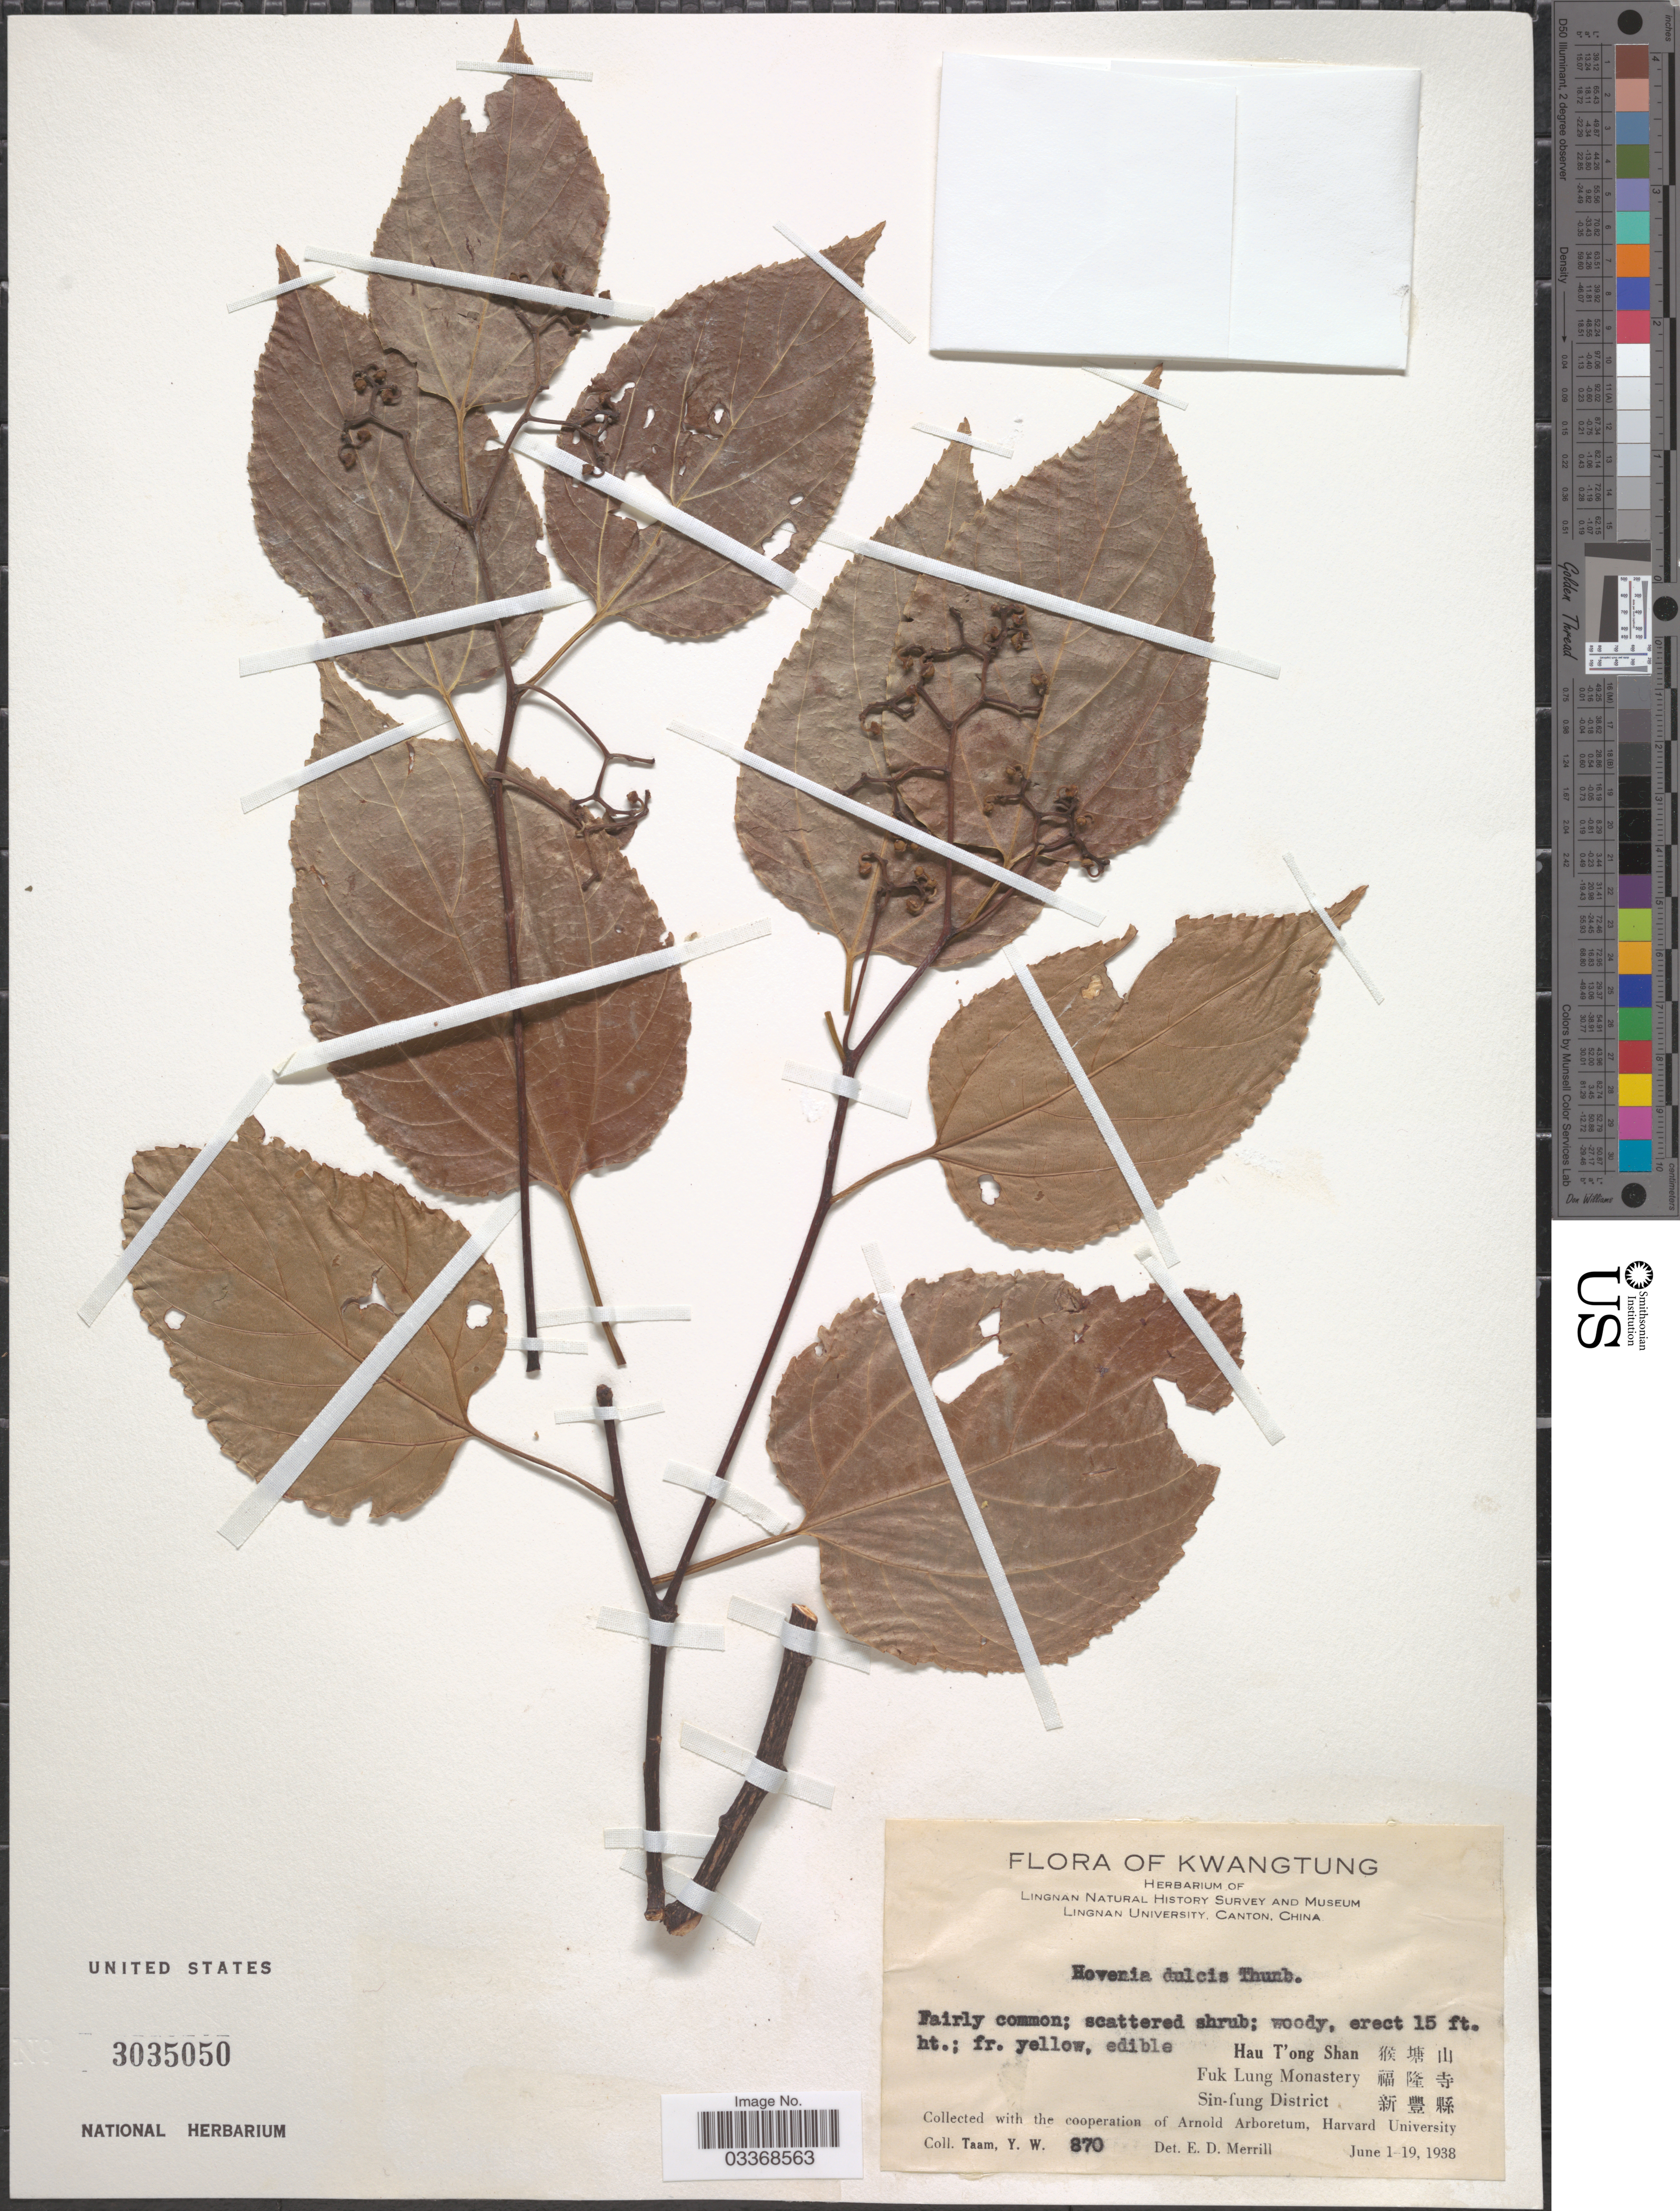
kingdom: Plantae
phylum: Tracheophyta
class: Magnoliopsida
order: Rosales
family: Rhamnaceae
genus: Hovenia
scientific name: Hovenia dulcis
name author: Thunb.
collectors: Y. W. Taam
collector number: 870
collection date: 1938-06-01/1938-06-19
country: China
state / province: Guangdong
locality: Kwatung.Hau T'ong Shan Fuk Lung Monastery Sin-fung District .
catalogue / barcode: US 3035050